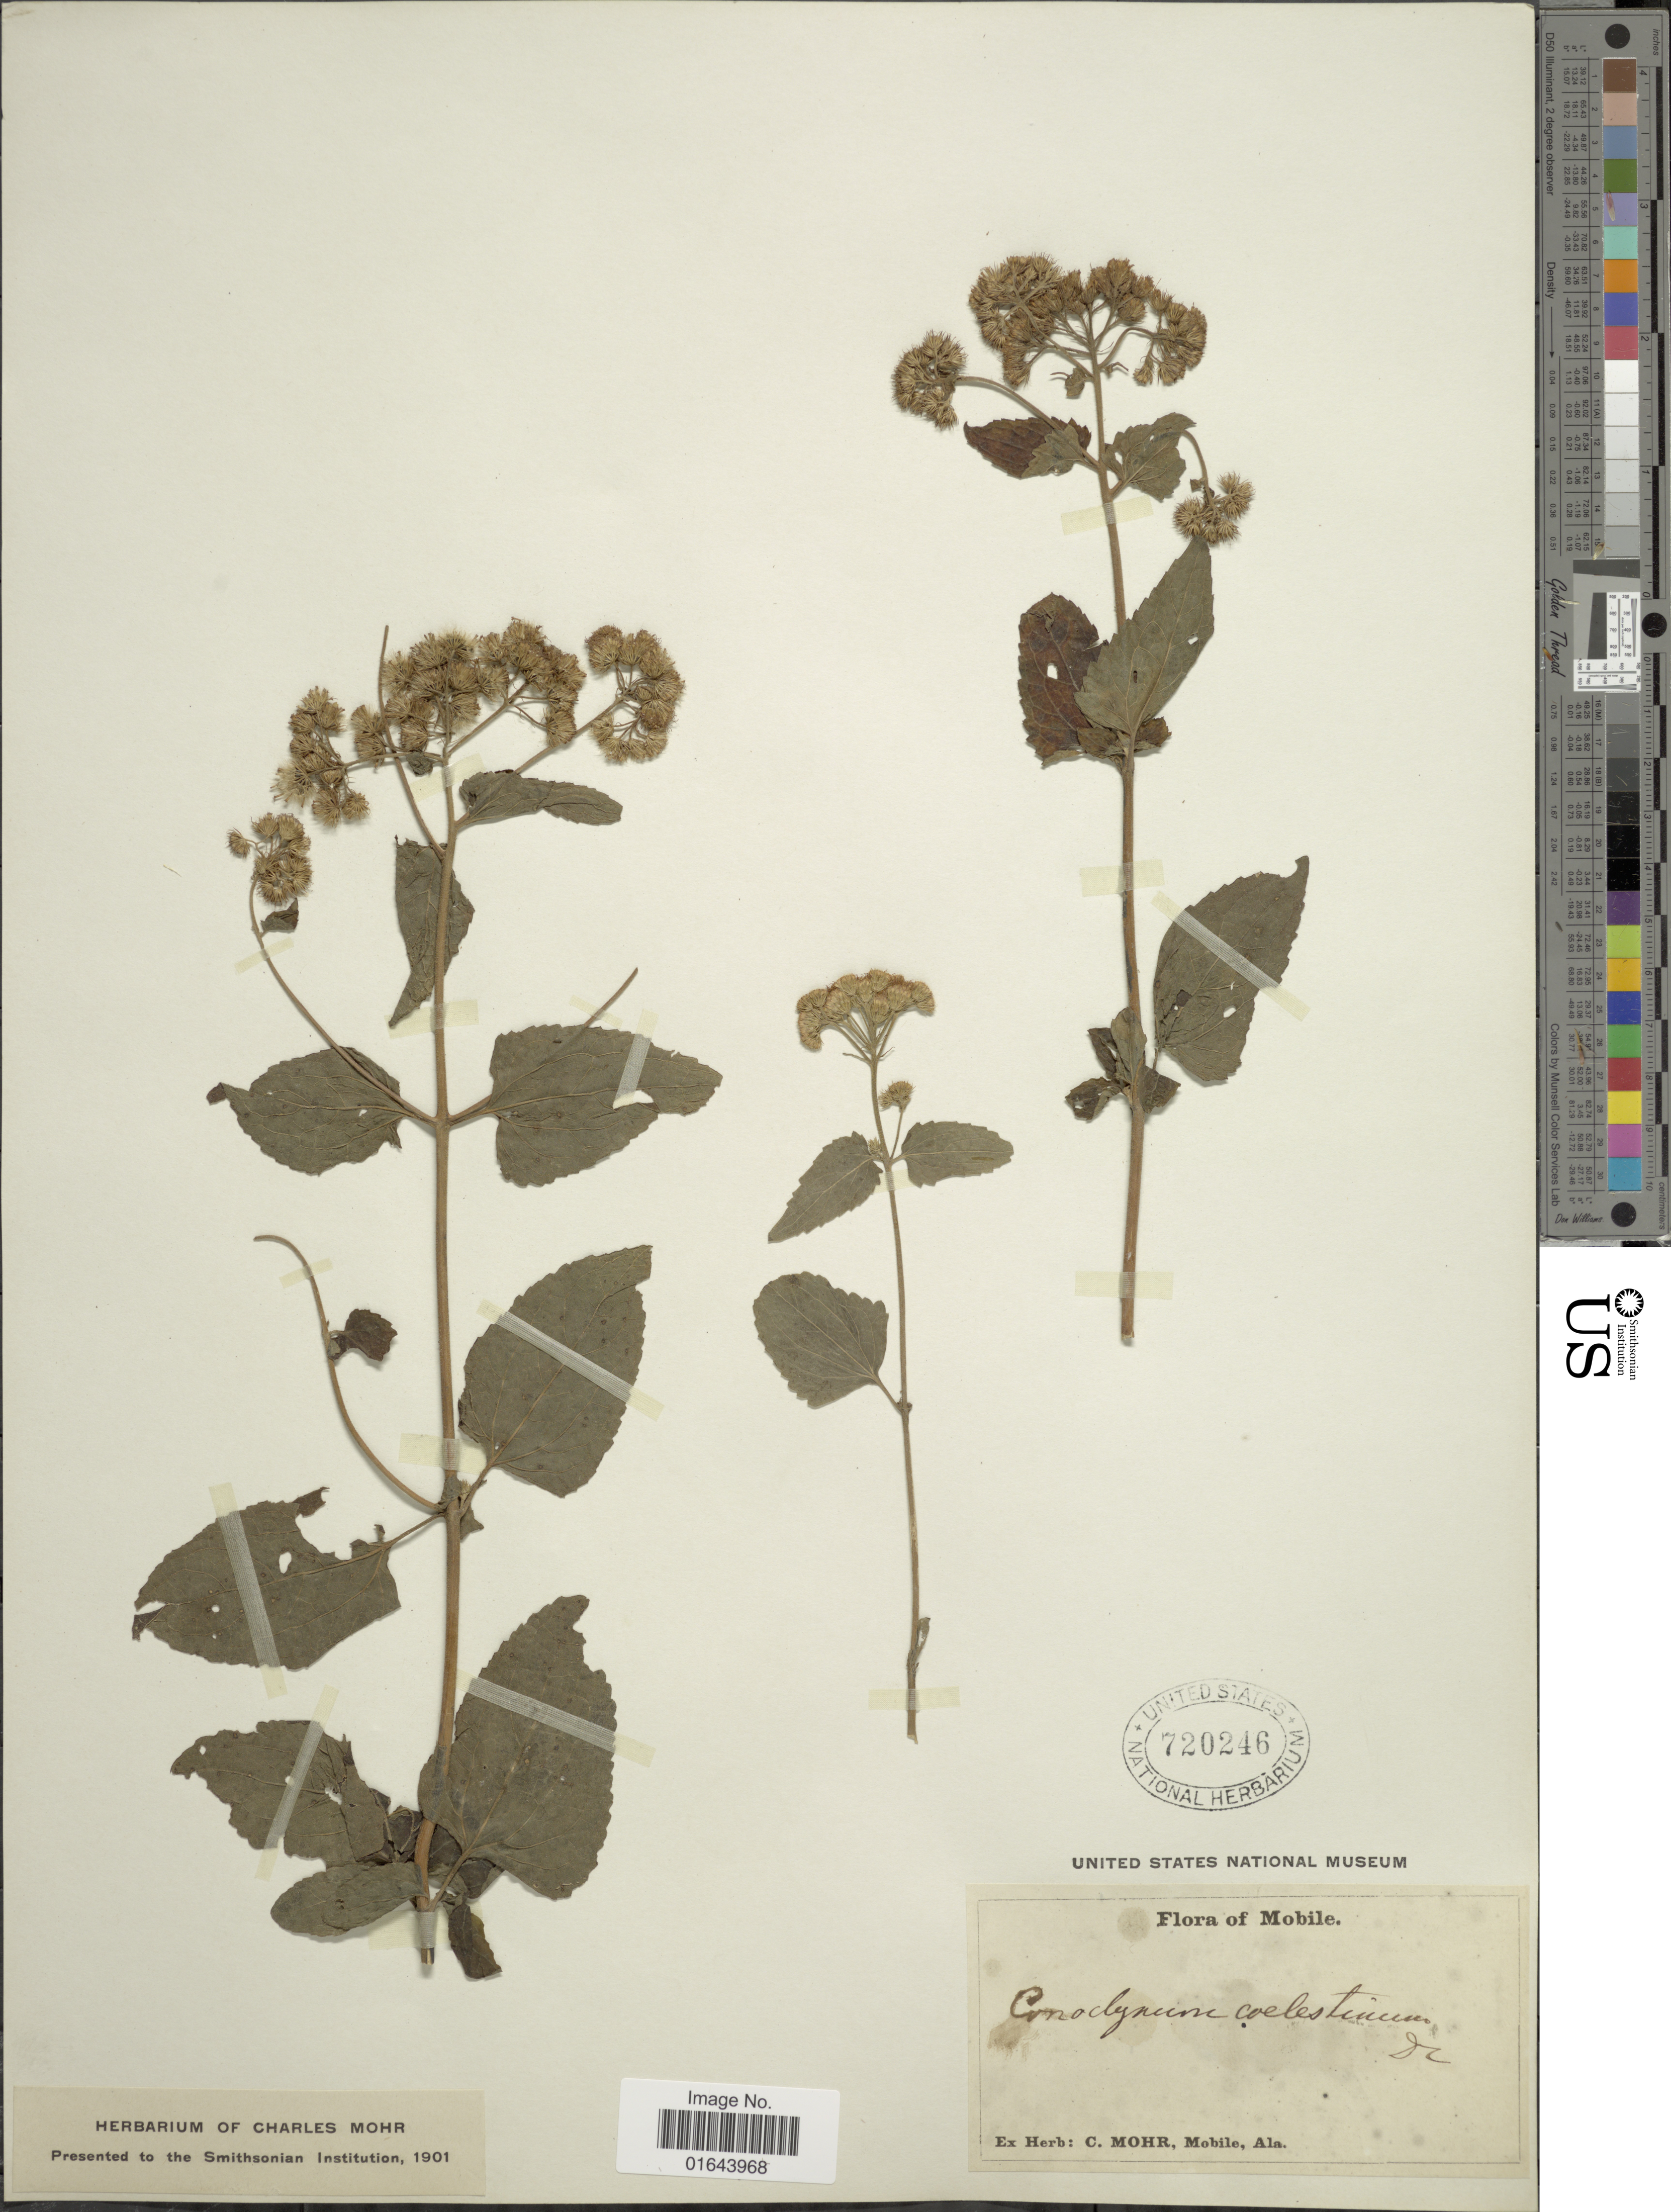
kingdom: Plantae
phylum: Tracheophyta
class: Magnoliopsida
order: Asterales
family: Asteraceae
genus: Conoclinium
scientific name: Conoclinium coelestinum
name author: (L.) DC.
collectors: C. T. Mohr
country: United States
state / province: Alabama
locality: Mobile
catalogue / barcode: US 720246